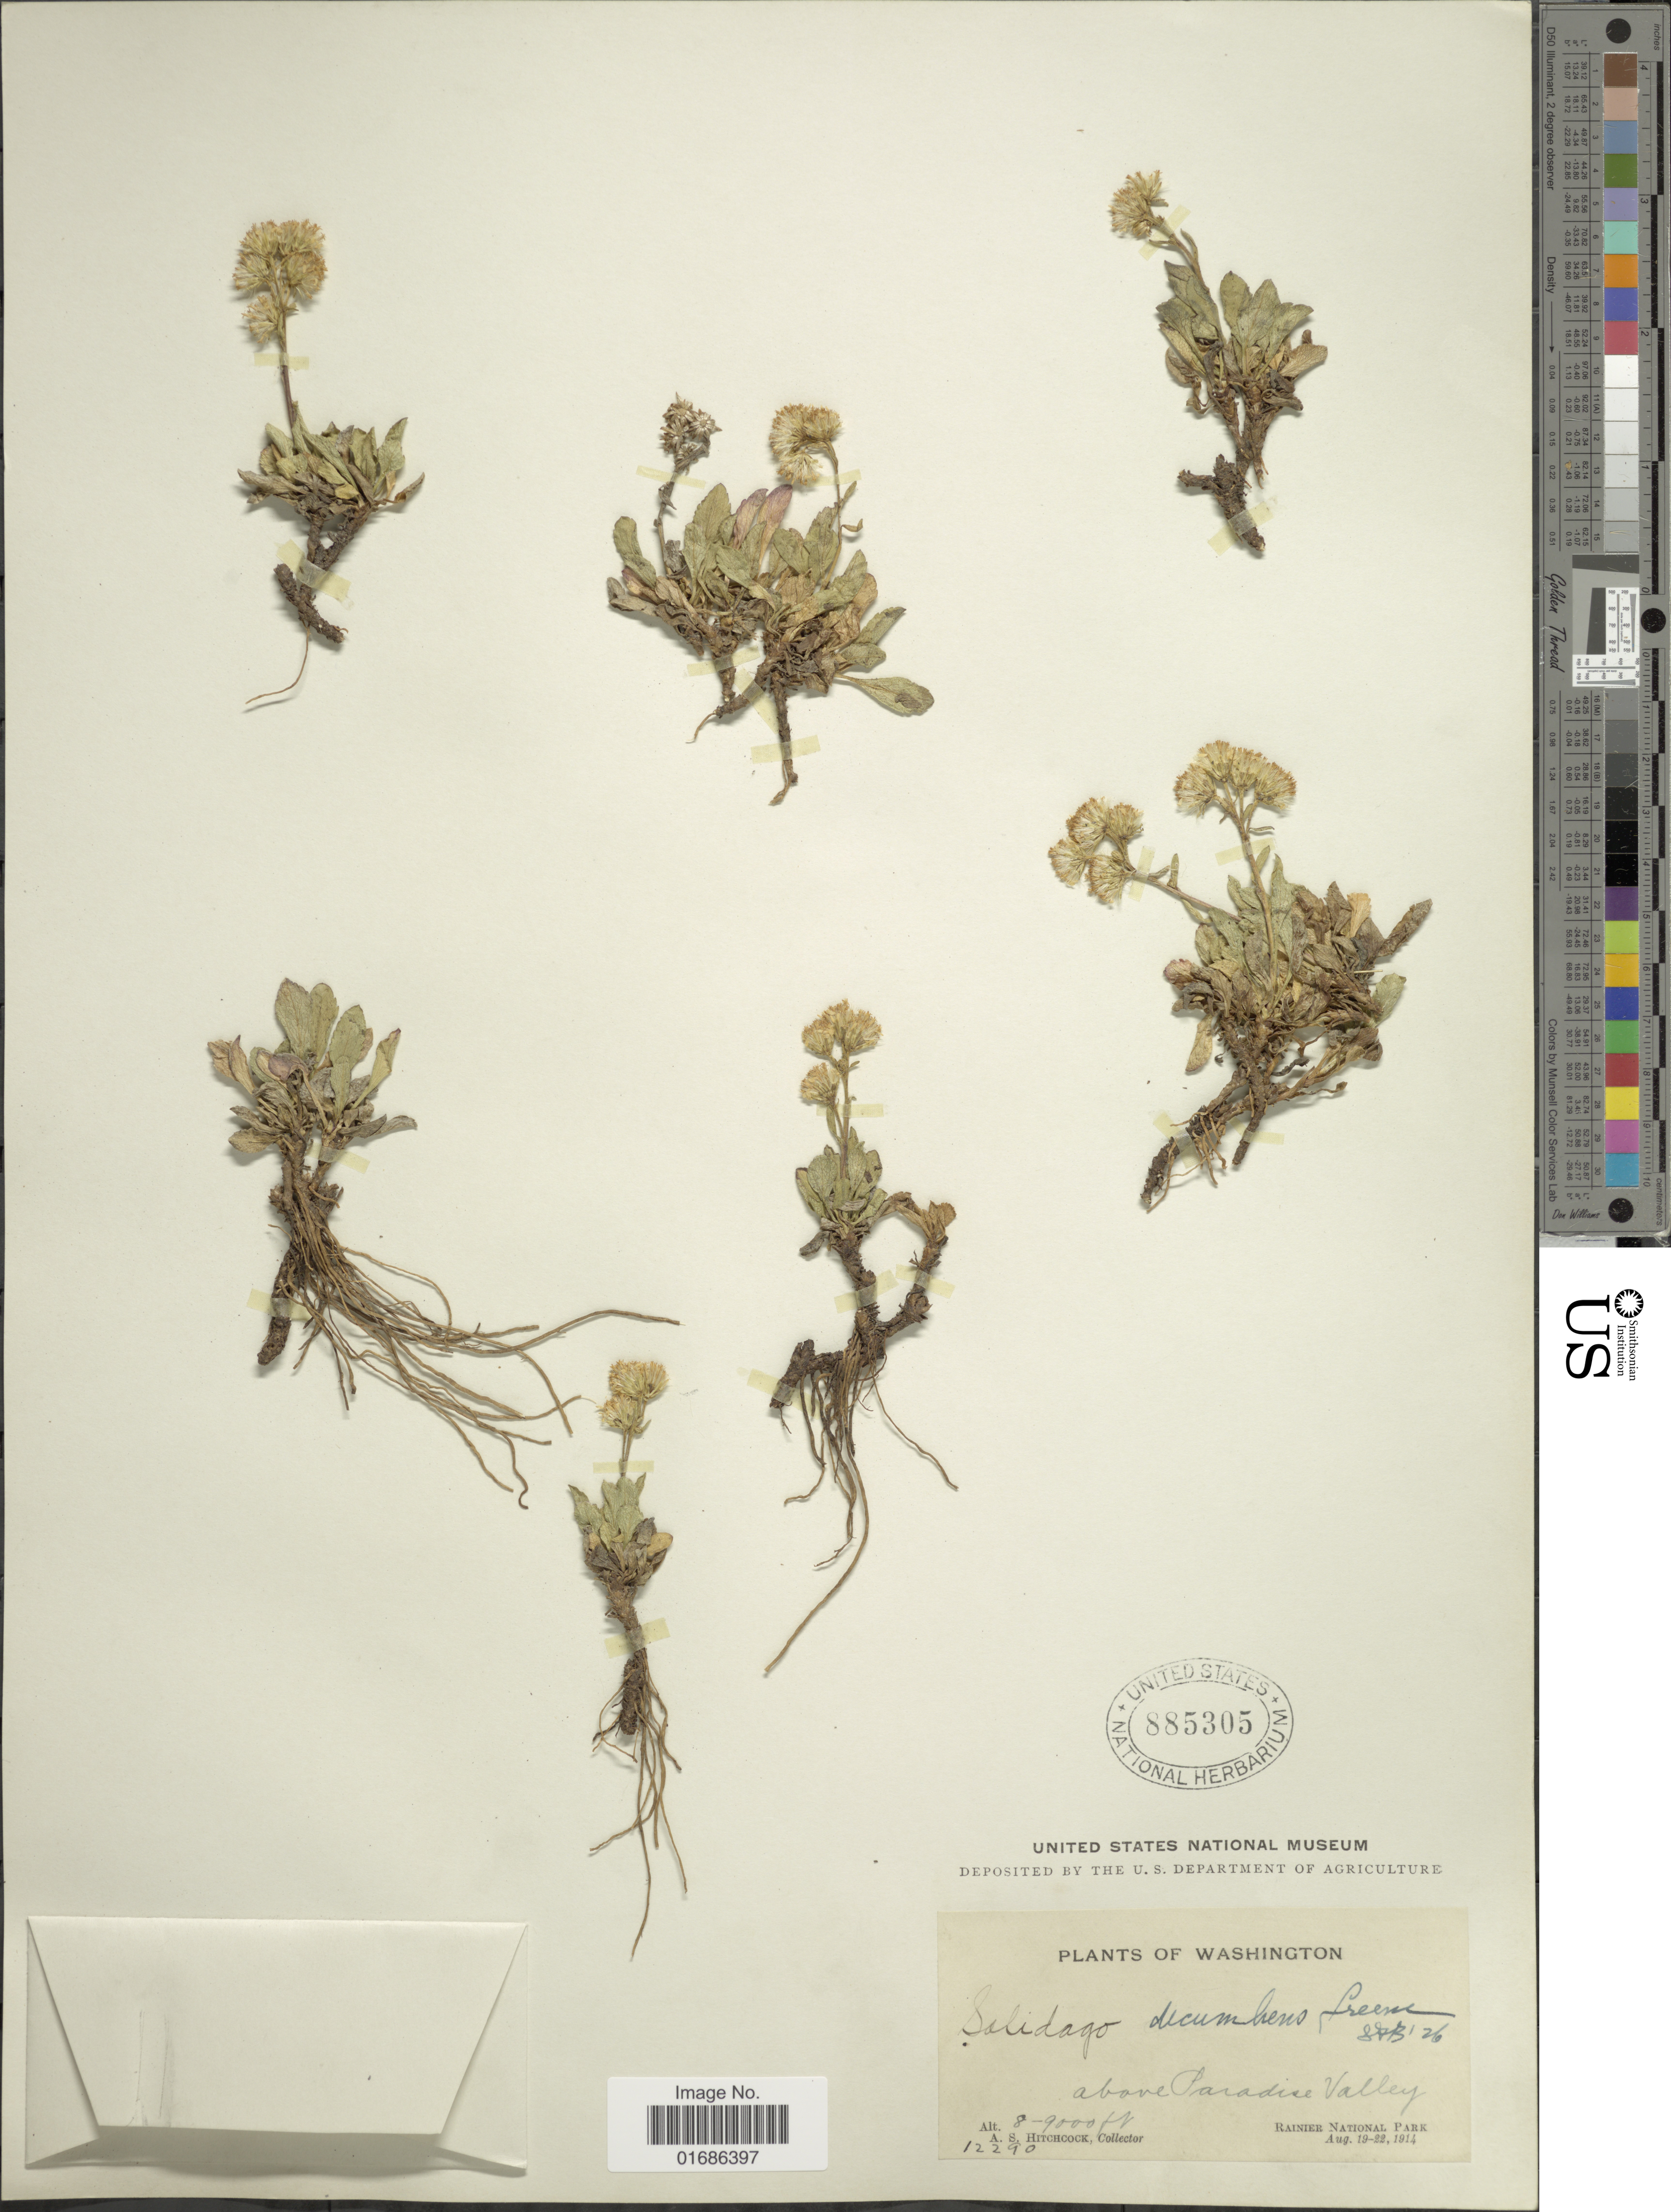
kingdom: Plantae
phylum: Tracheophyta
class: Magnoliopsida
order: Asterales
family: Asteraceae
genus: Solidago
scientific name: Solidago decumbens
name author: Greene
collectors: A. S. Hitchcock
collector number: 12290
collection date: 1914-08-19/1914-08-22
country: United States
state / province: Washington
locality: Above Paradise Valley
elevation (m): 2438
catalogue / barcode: US 885305